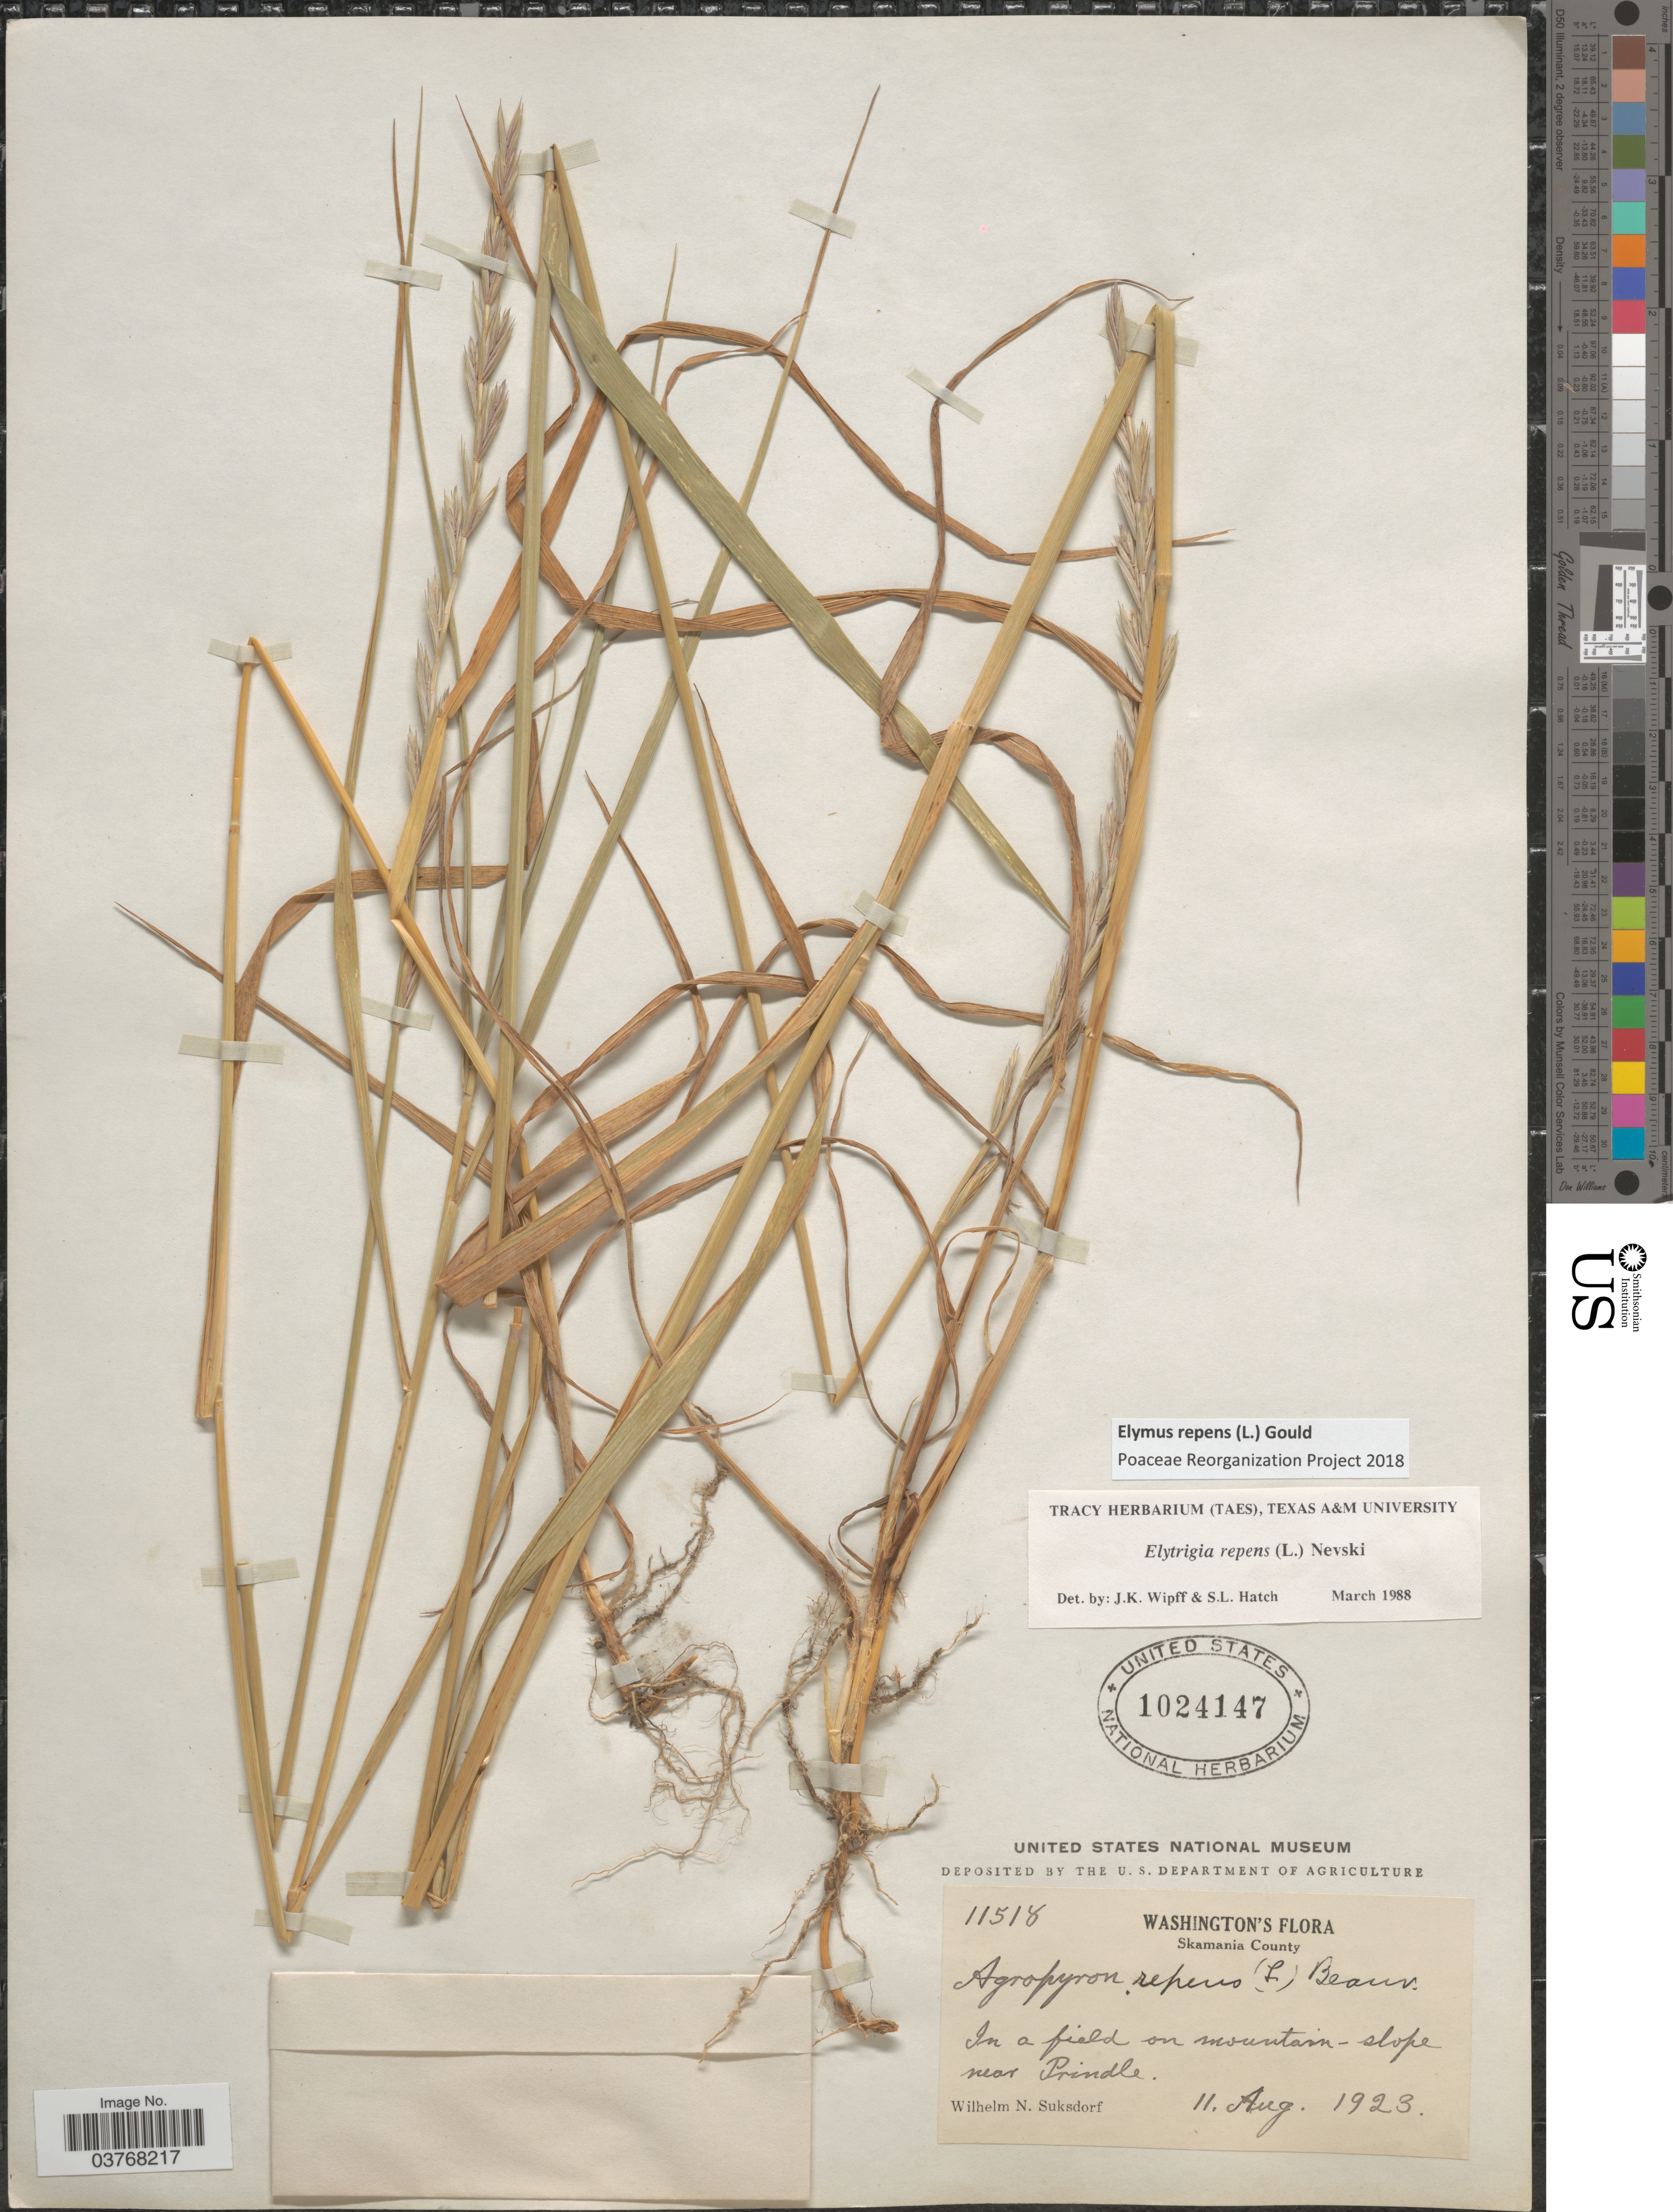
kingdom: Plantae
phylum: Tracheophyta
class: Liliopsida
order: Poales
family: Poaceae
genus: Elymus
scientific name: Elymus repens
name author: (L.) Gould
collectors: W. N. Suksdorf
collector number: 11518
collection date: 1923-08-11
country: United States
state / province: Washington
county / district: Skamania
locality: Skamania County. In a field on mountain-slope near Prindle.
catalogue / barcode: US 1024147